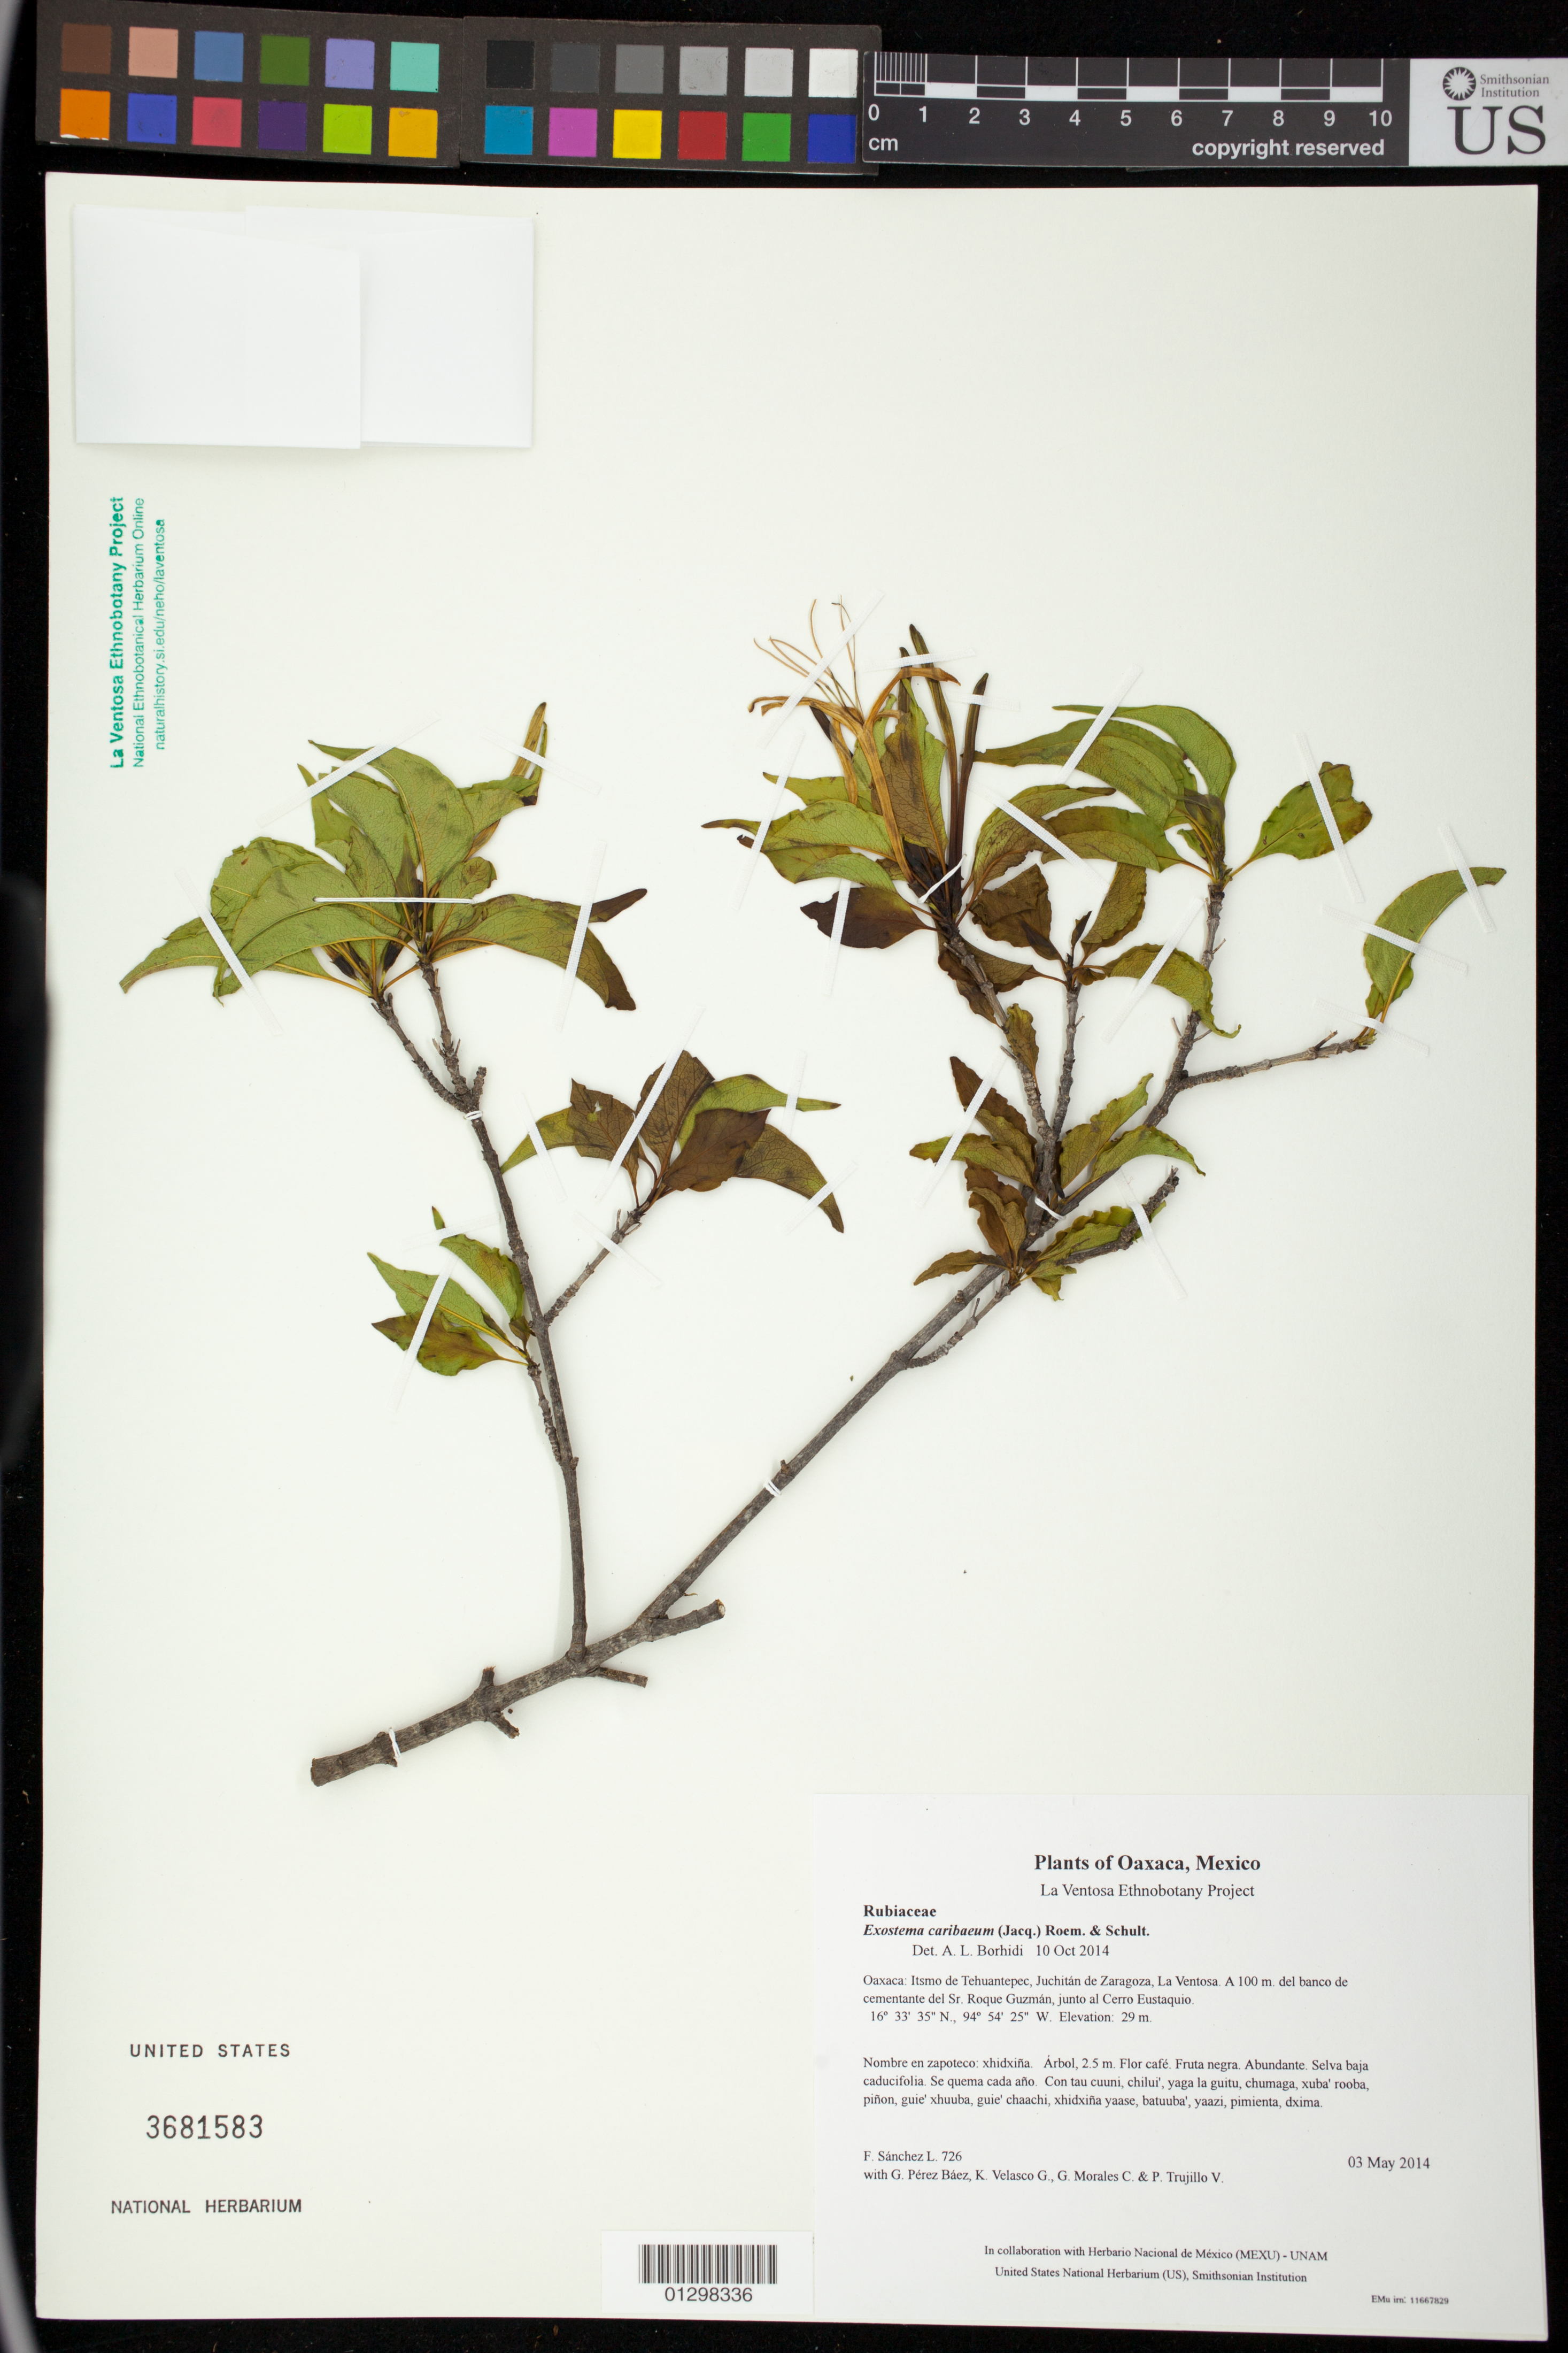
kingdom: Plantae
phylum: Tracheophyta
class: Magnoliopsida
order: Gentianales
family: Rubiaceae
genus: Exostema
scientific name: Exostema caribaeum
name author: (Jacq.) Roem. & Schult.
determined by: Borhidi, Attila L.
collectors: F. Sánchez L., G. Pérez Báez, K. Velasco G., G. Morales C. & P. Trujillo V.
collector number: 726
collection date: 2014-05-03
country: Mexico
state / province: Oaxaca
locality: Itsmo de Tehuantepec, Juchitán de Zaragoza, La Ventosa. A 100 m. del banco de cementante del Sr. Roque Guzmán, junto al Cerro Eustaquio.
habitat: Selva baja caducifolia. Se quema cada año.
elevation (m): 29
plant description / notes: JEBOT, MEXU, SERO, US; Yaga. 2.5 m. Guie' namuu. Cuaananaxhi nayaase. Stale.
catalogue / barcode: US 3681583